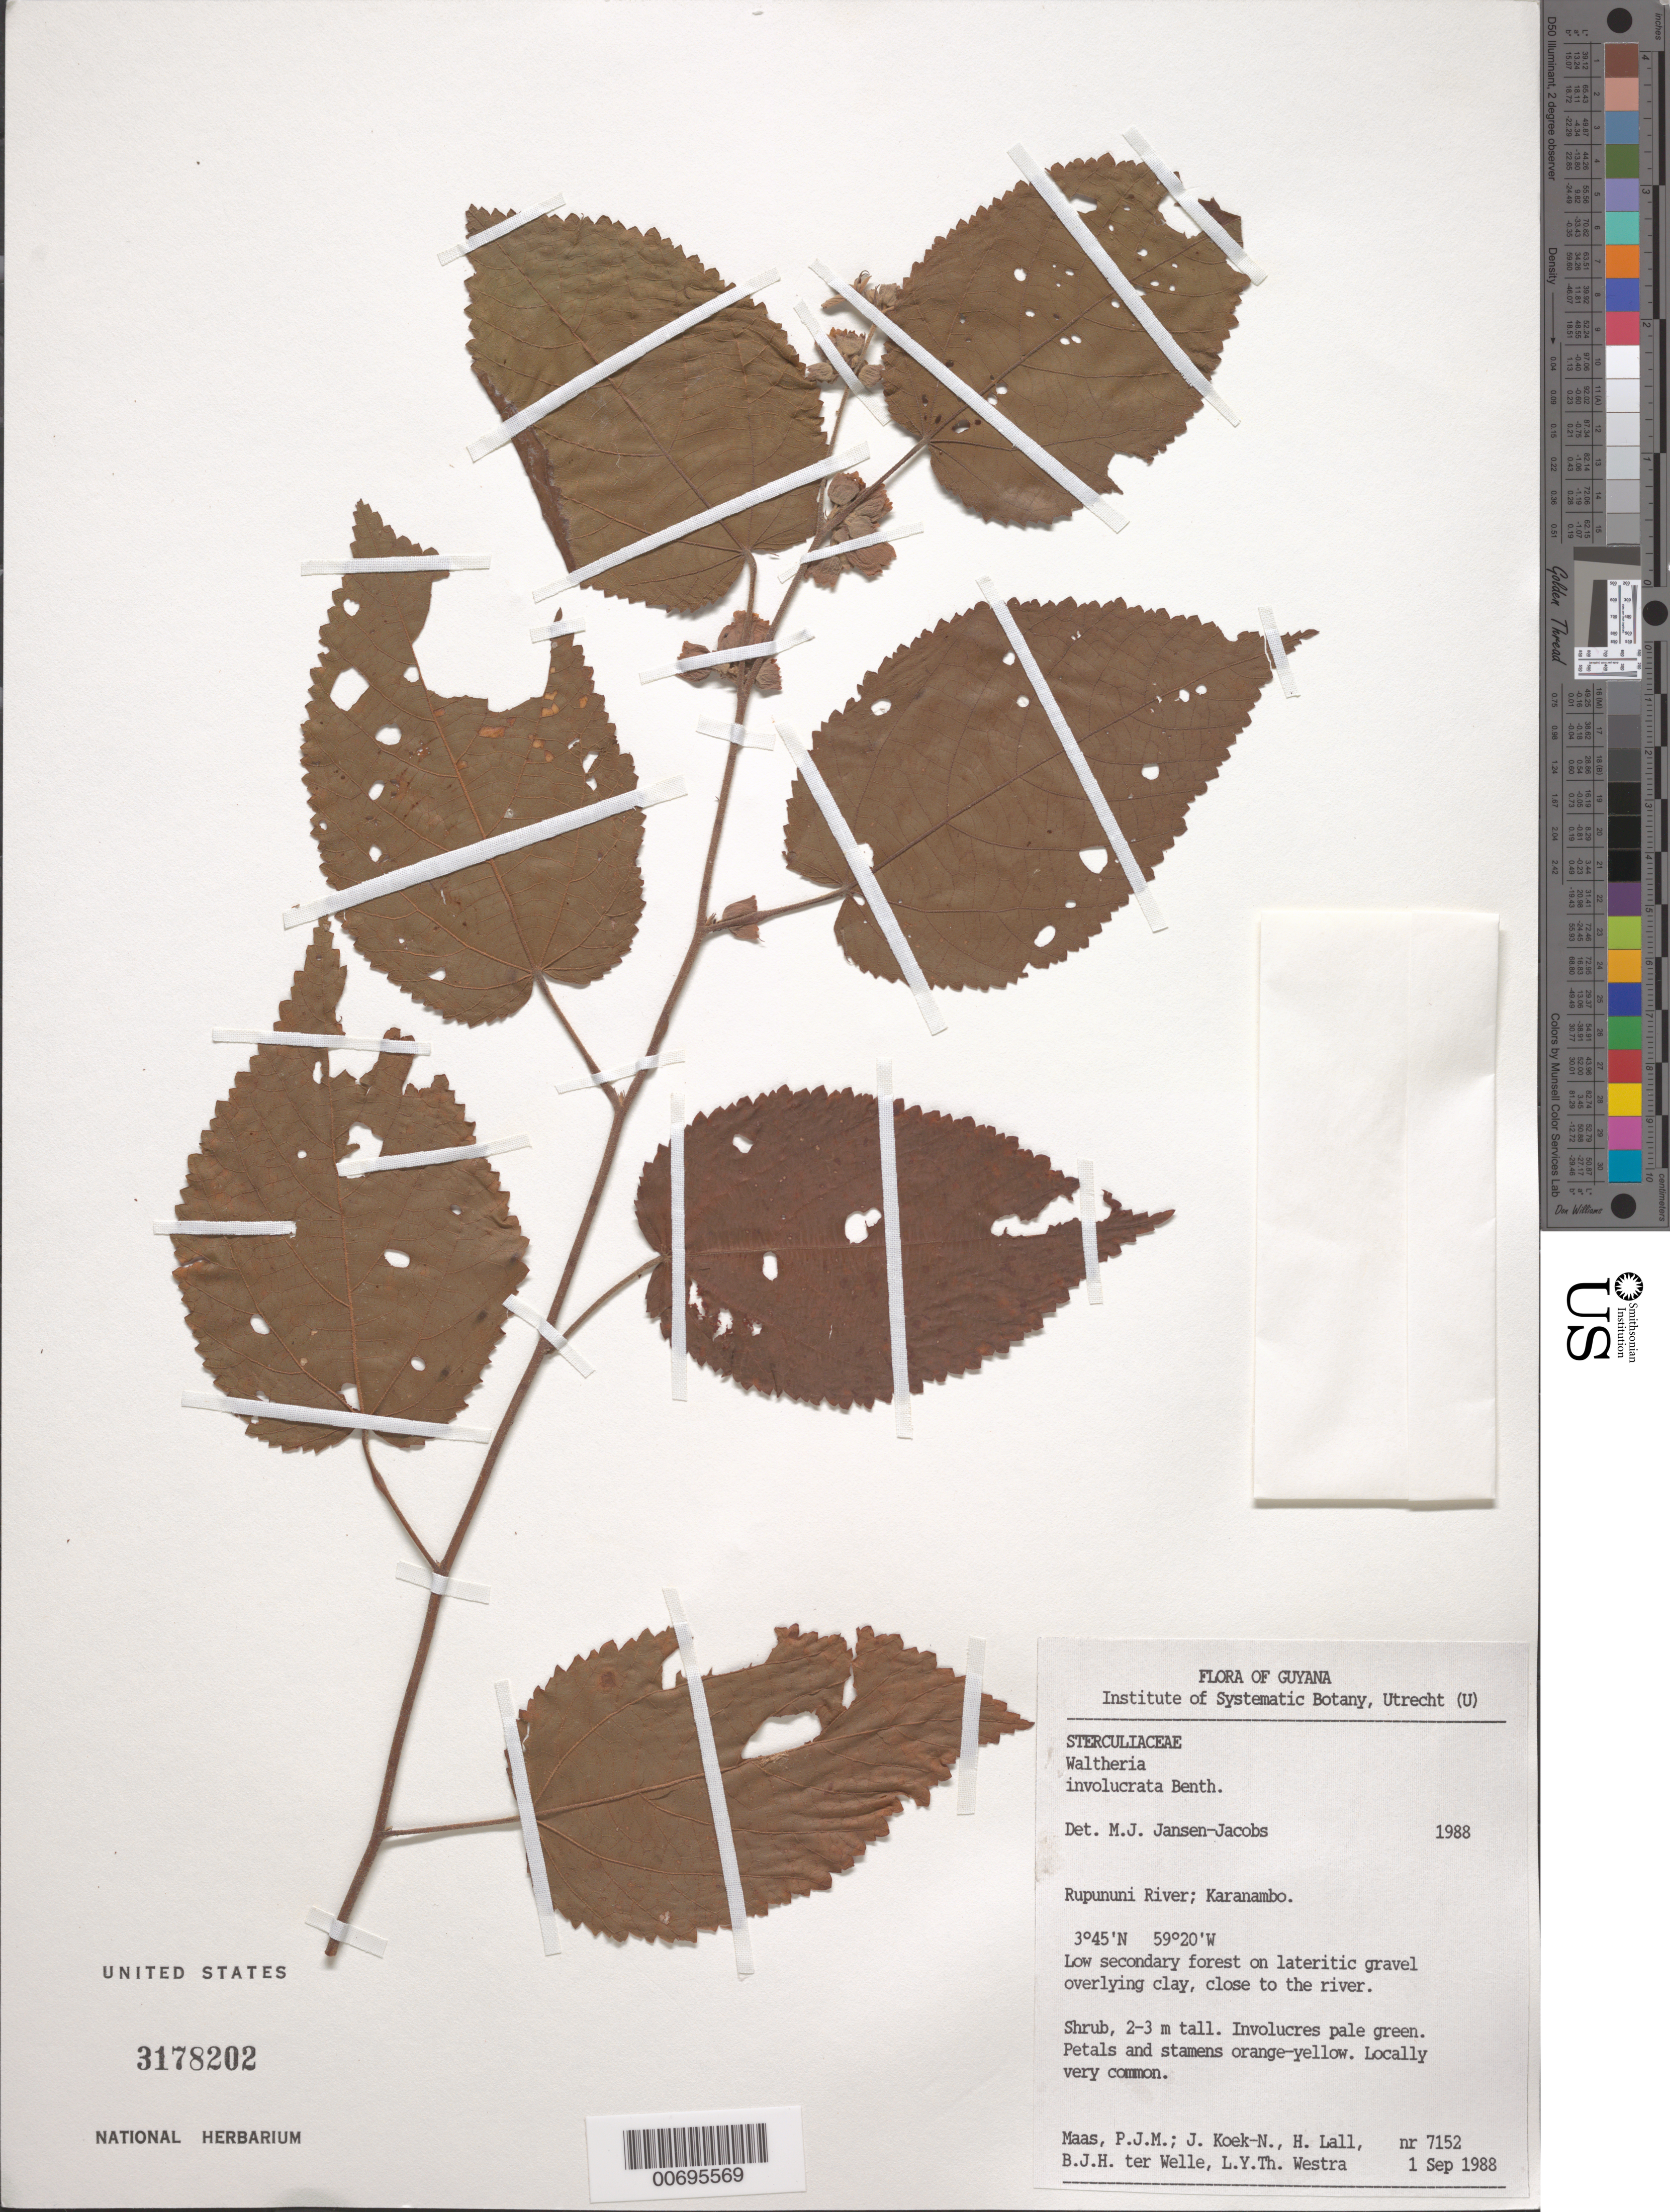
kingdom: Plantae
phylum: Tracheophyta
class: Magnoliopsida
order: Malvales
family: Malvaceae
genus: Waltheria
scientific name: Waltheria involucrata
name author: Benth.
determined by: Jansen-Jacobs, M. J., (U), Nationaal Herbarium Nederland, Utrecht University branch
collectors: P. Maas, J. Koek-Noorman, H. Lall, B. Welle & L. Y. T. Westra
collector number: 7152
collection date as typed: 1-Sep-88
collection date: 1988-09-01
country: Guyana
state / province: U. Takutu-U. Essequibo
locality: Karanambo, Rupununi River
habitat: Low secondary forest on lateritic gravel overlying clay, close to river.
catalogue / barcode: US 3178202